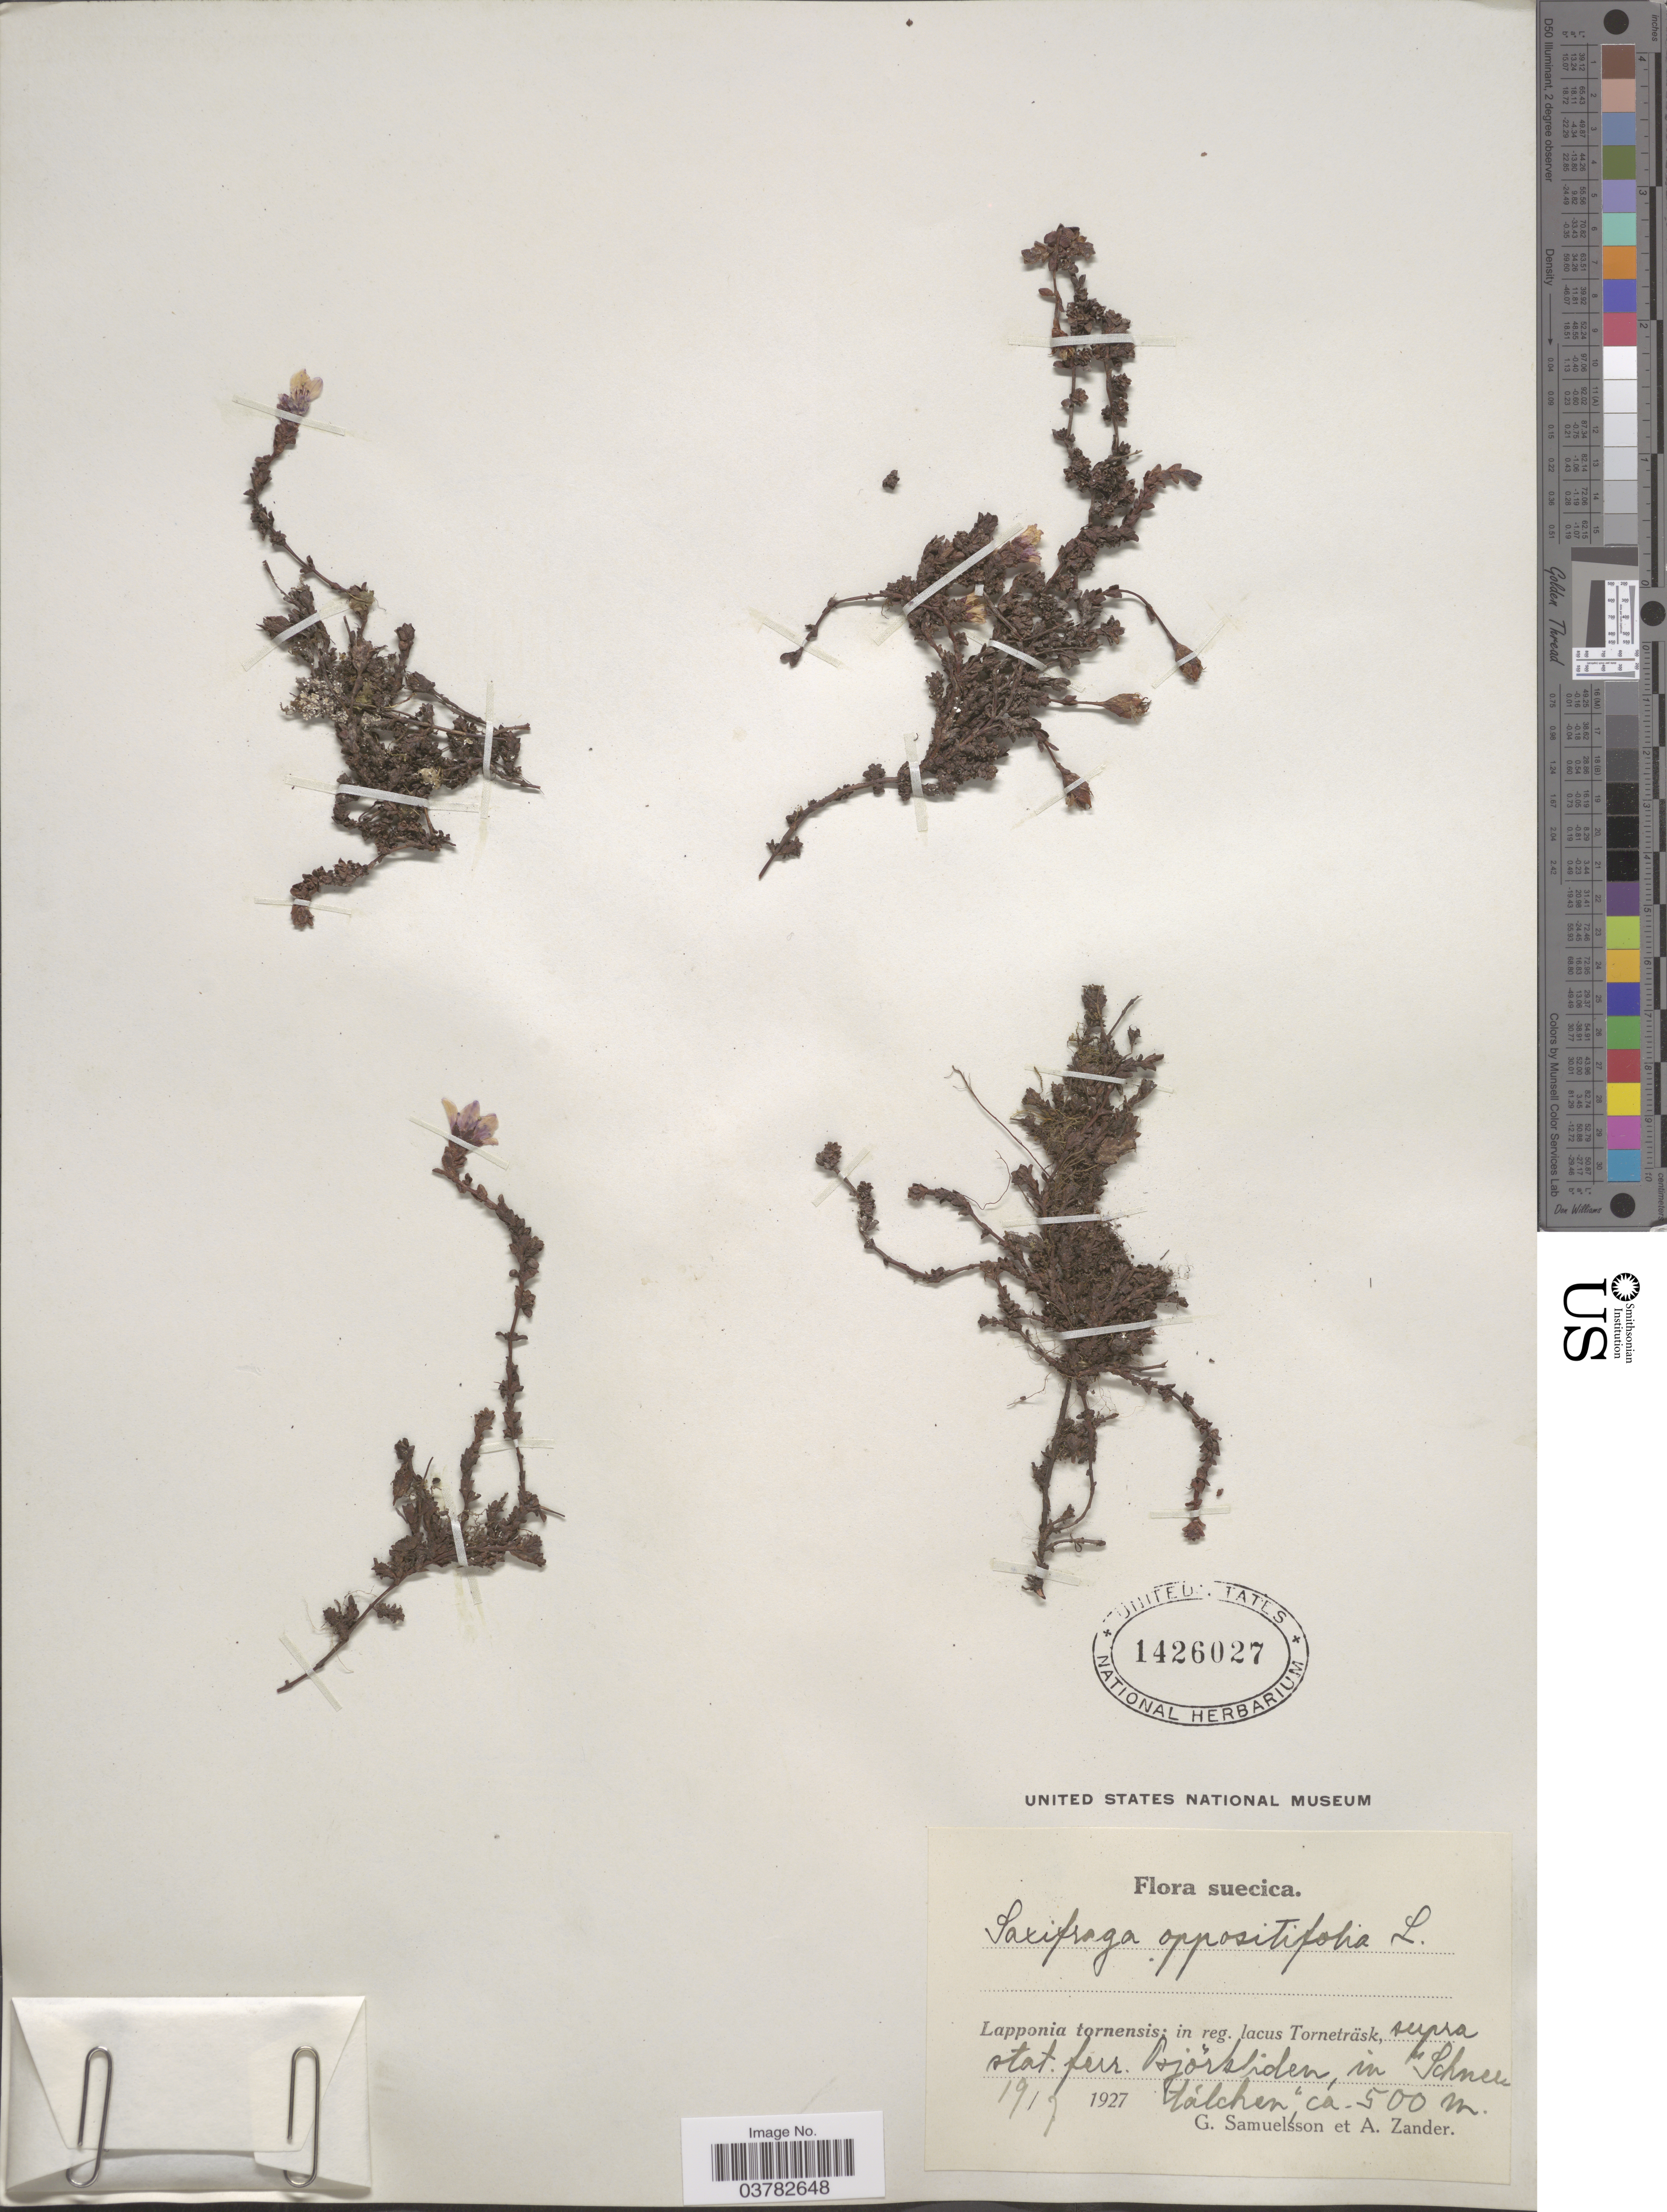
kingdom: Plantae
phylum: Tracheophyta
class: Magnoliopsida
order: Saxifragales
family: Saxifragaceae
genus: Saxifraga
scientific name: Saxifraga oppositifolia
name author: L.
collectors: G. Samuelsson & A. Zander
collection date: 1927-07-19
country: Sweden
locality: Suecica. Lapponia tornensis: in reg. lacus Torneträsk, supra stat. ferr. Björkliden, in Schneetälchen.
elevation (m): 500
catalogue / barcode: US 1426027